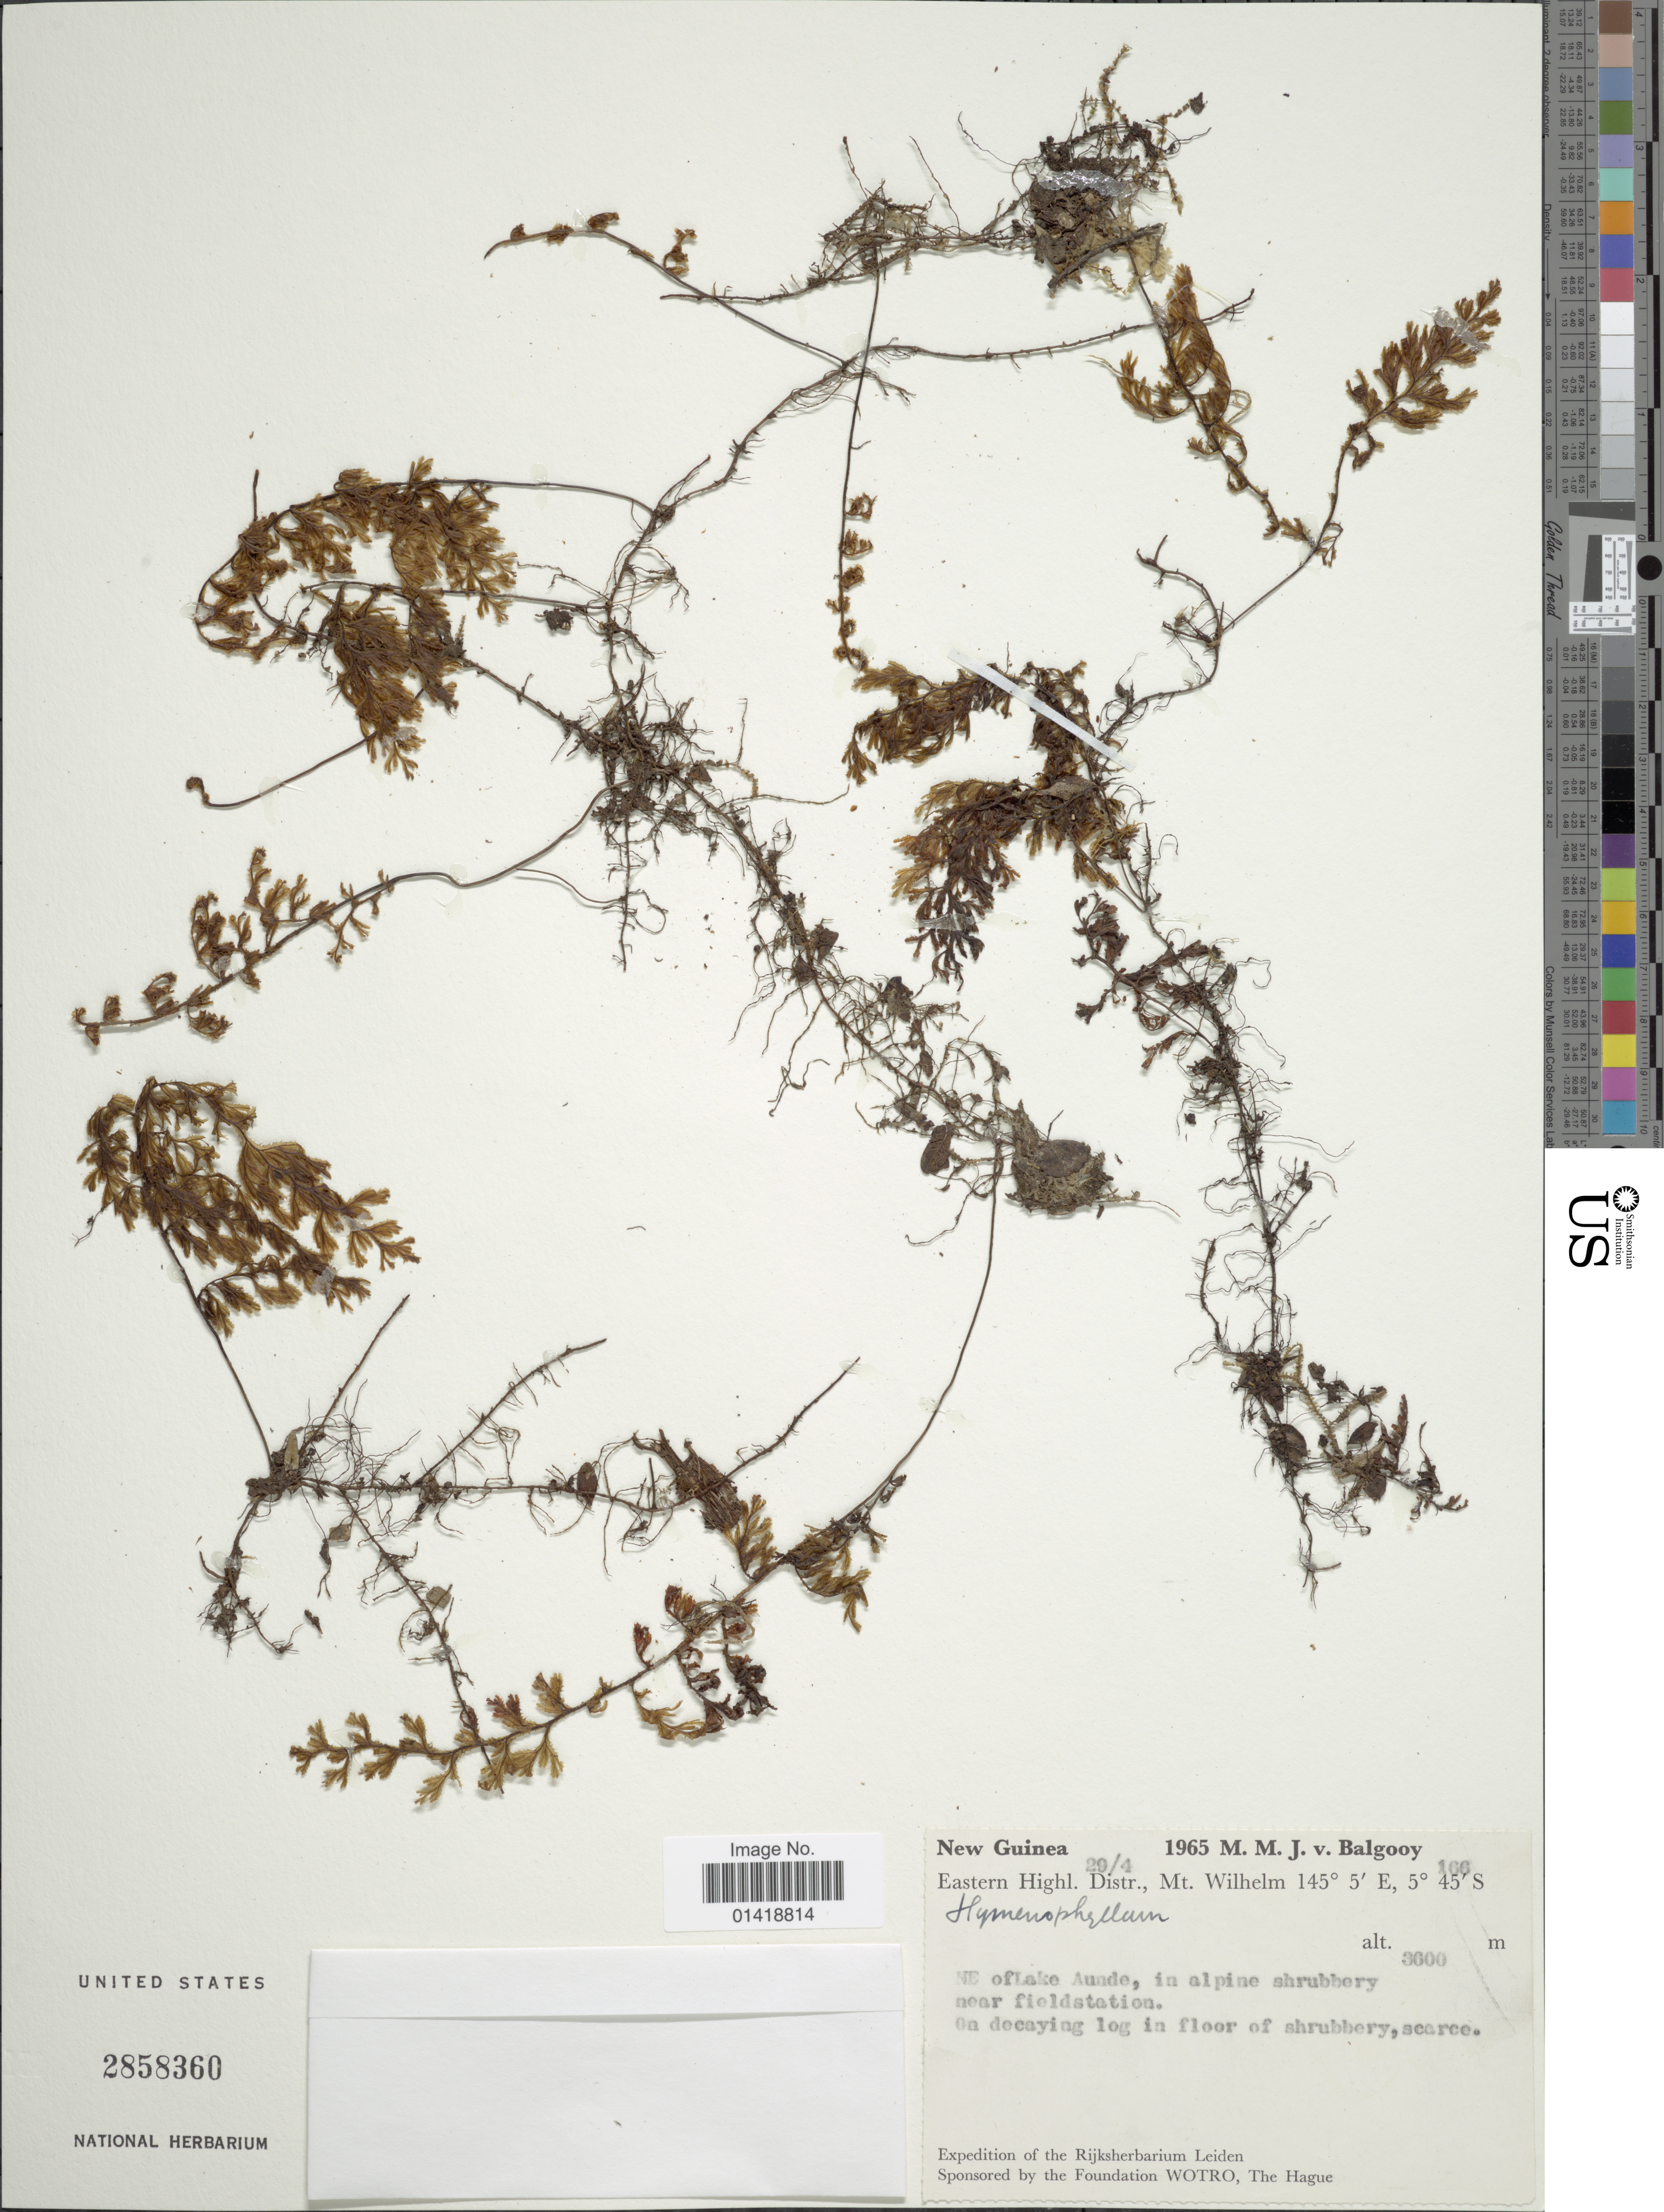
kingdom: Plantae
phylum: Tracheophyta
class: Polypodiopsida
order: Hymenophyllales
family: Hymenophyllaceae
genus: Hymenophyllum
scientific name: Hymenophyllum sp.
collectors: M. M. van Balgooy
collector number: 166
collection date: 1965-04-29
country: Papua New Guinea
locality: Eastern Highl. Distr., Mt. Wilhelm. NE of Lake Aunde, in alpine shrubbery, near fieldstation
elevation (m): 3600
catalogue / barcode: US 2858360